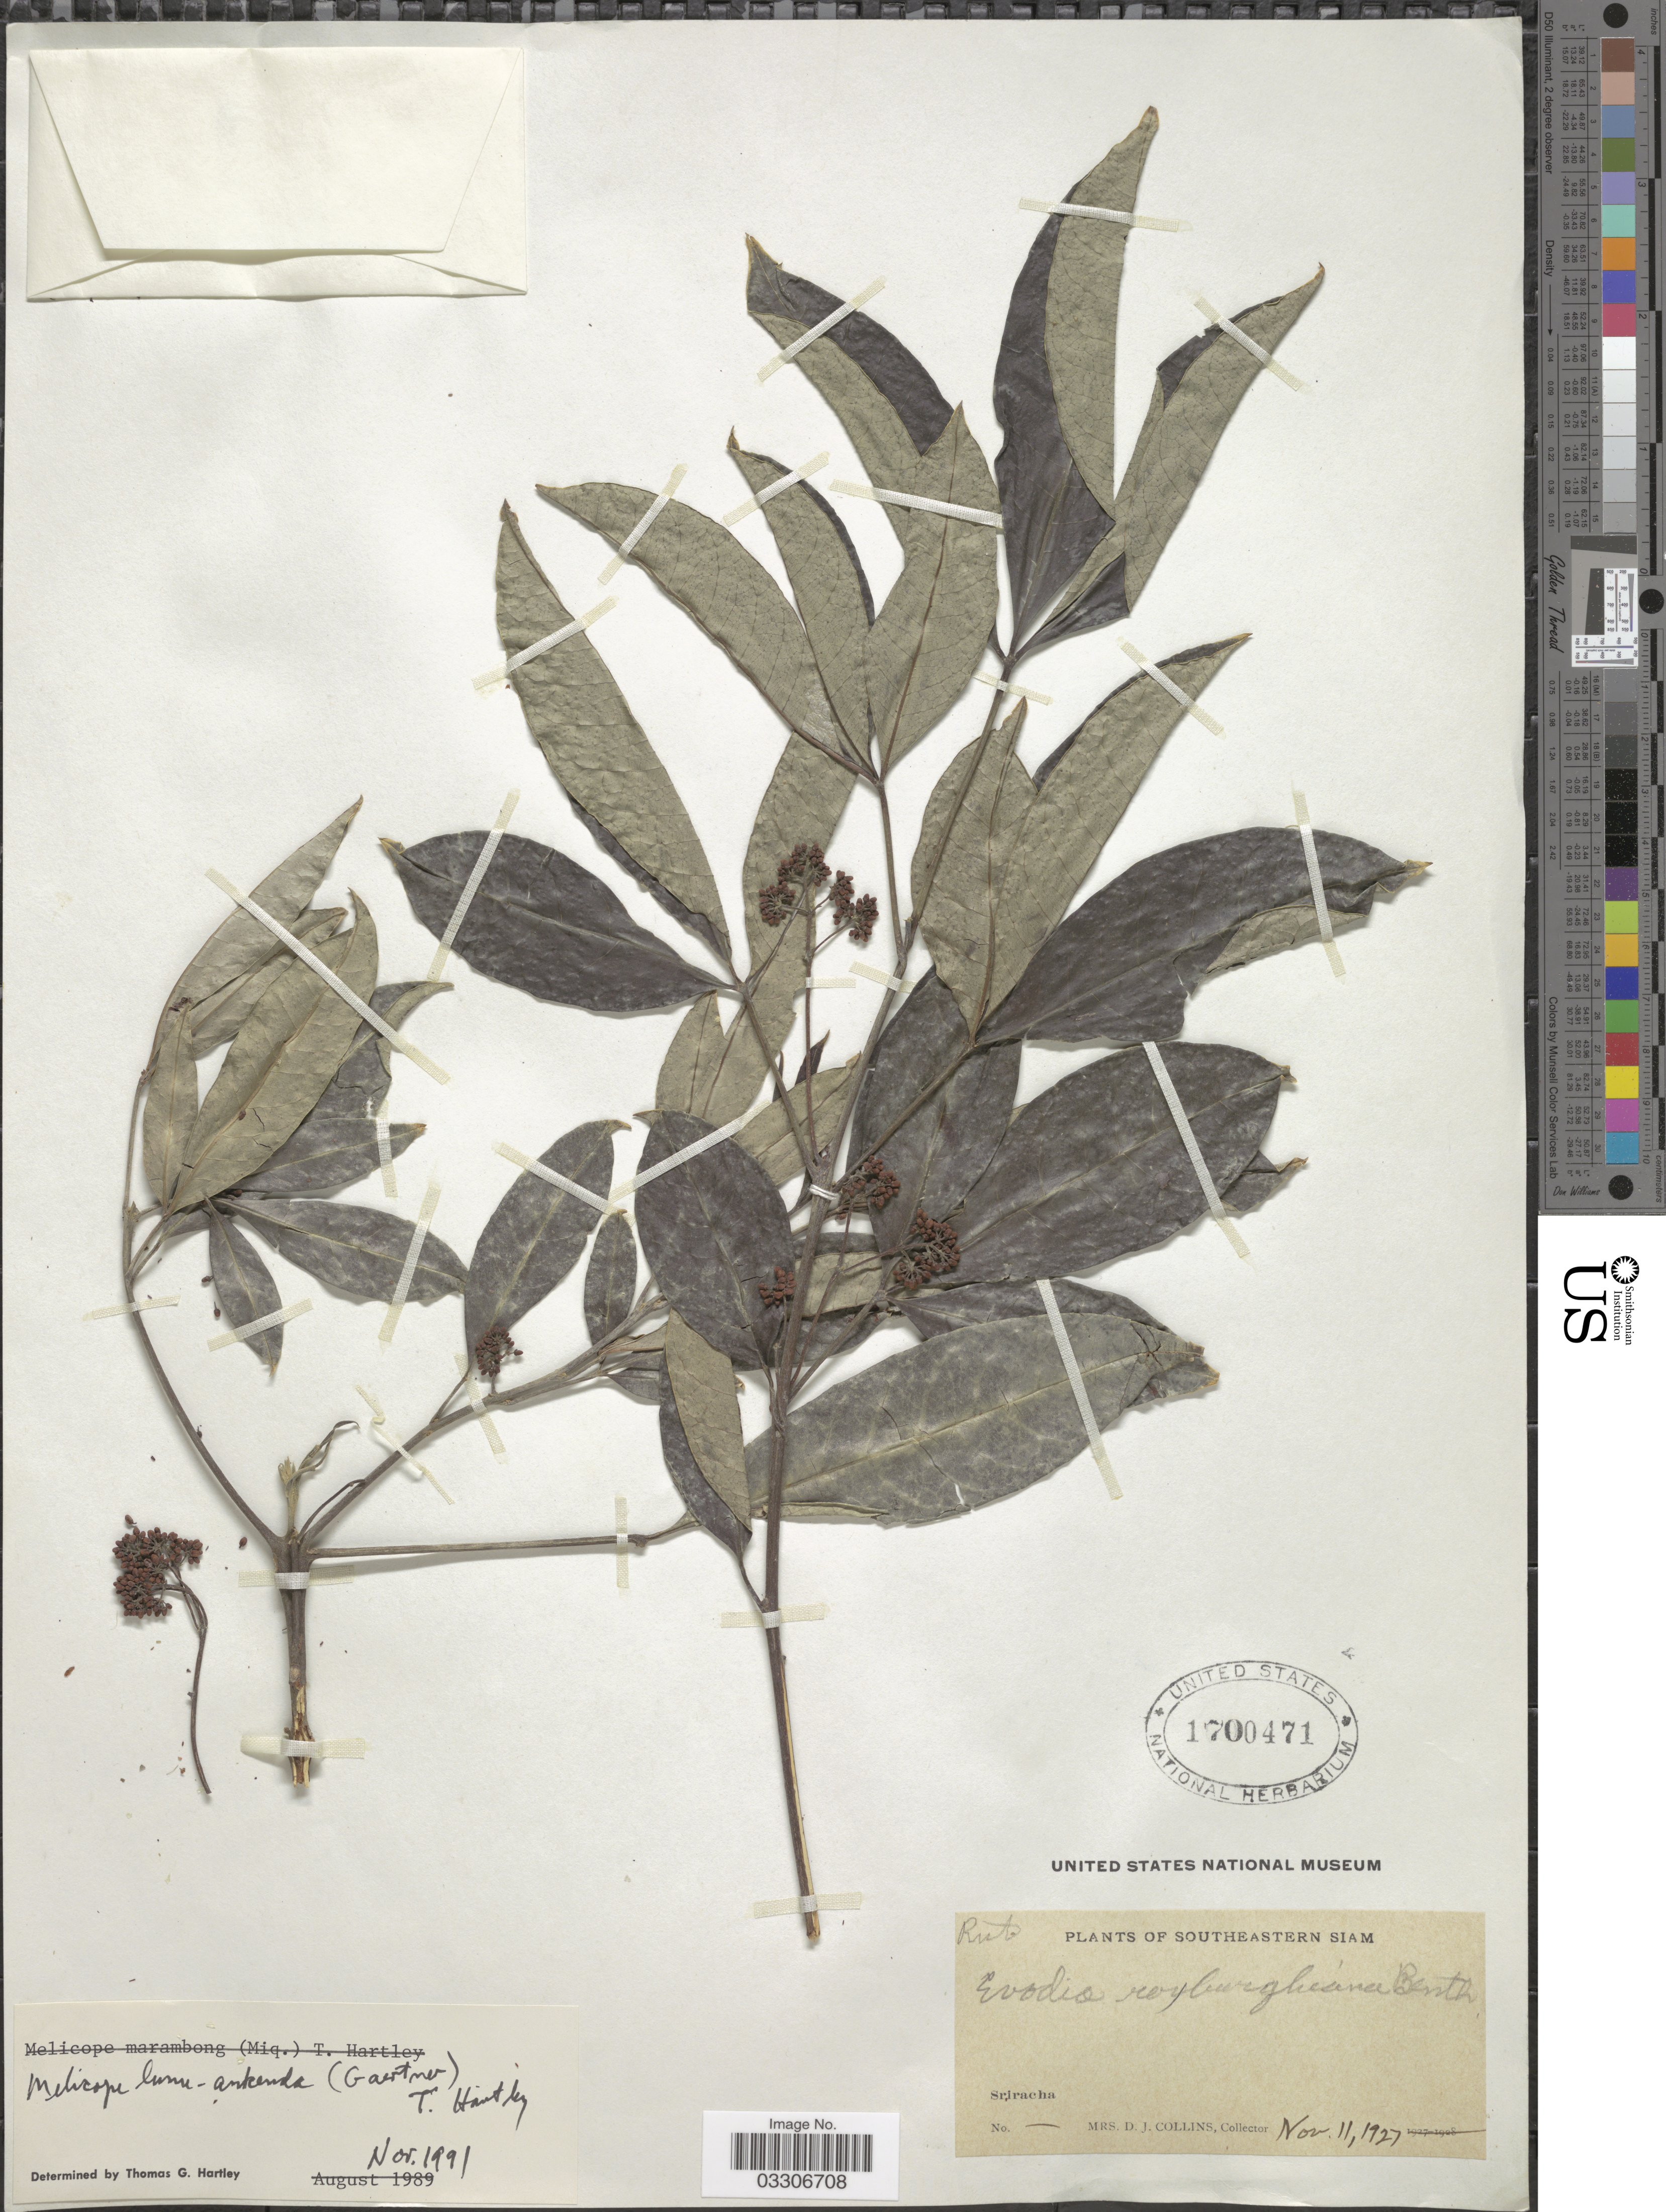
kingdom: Plantae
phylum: Tracheophyta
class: Magnoliopsida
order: Sapindales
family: Rutaceae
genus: Melicope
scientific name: Melicope lunu-ankenda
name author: (Gaertn.) T.G. Hartley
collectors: Mrs. D. J. Collins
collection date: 1927-11-11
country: Thailand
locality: Southeastern Siam. Sriracha.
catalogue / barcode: US 1700471